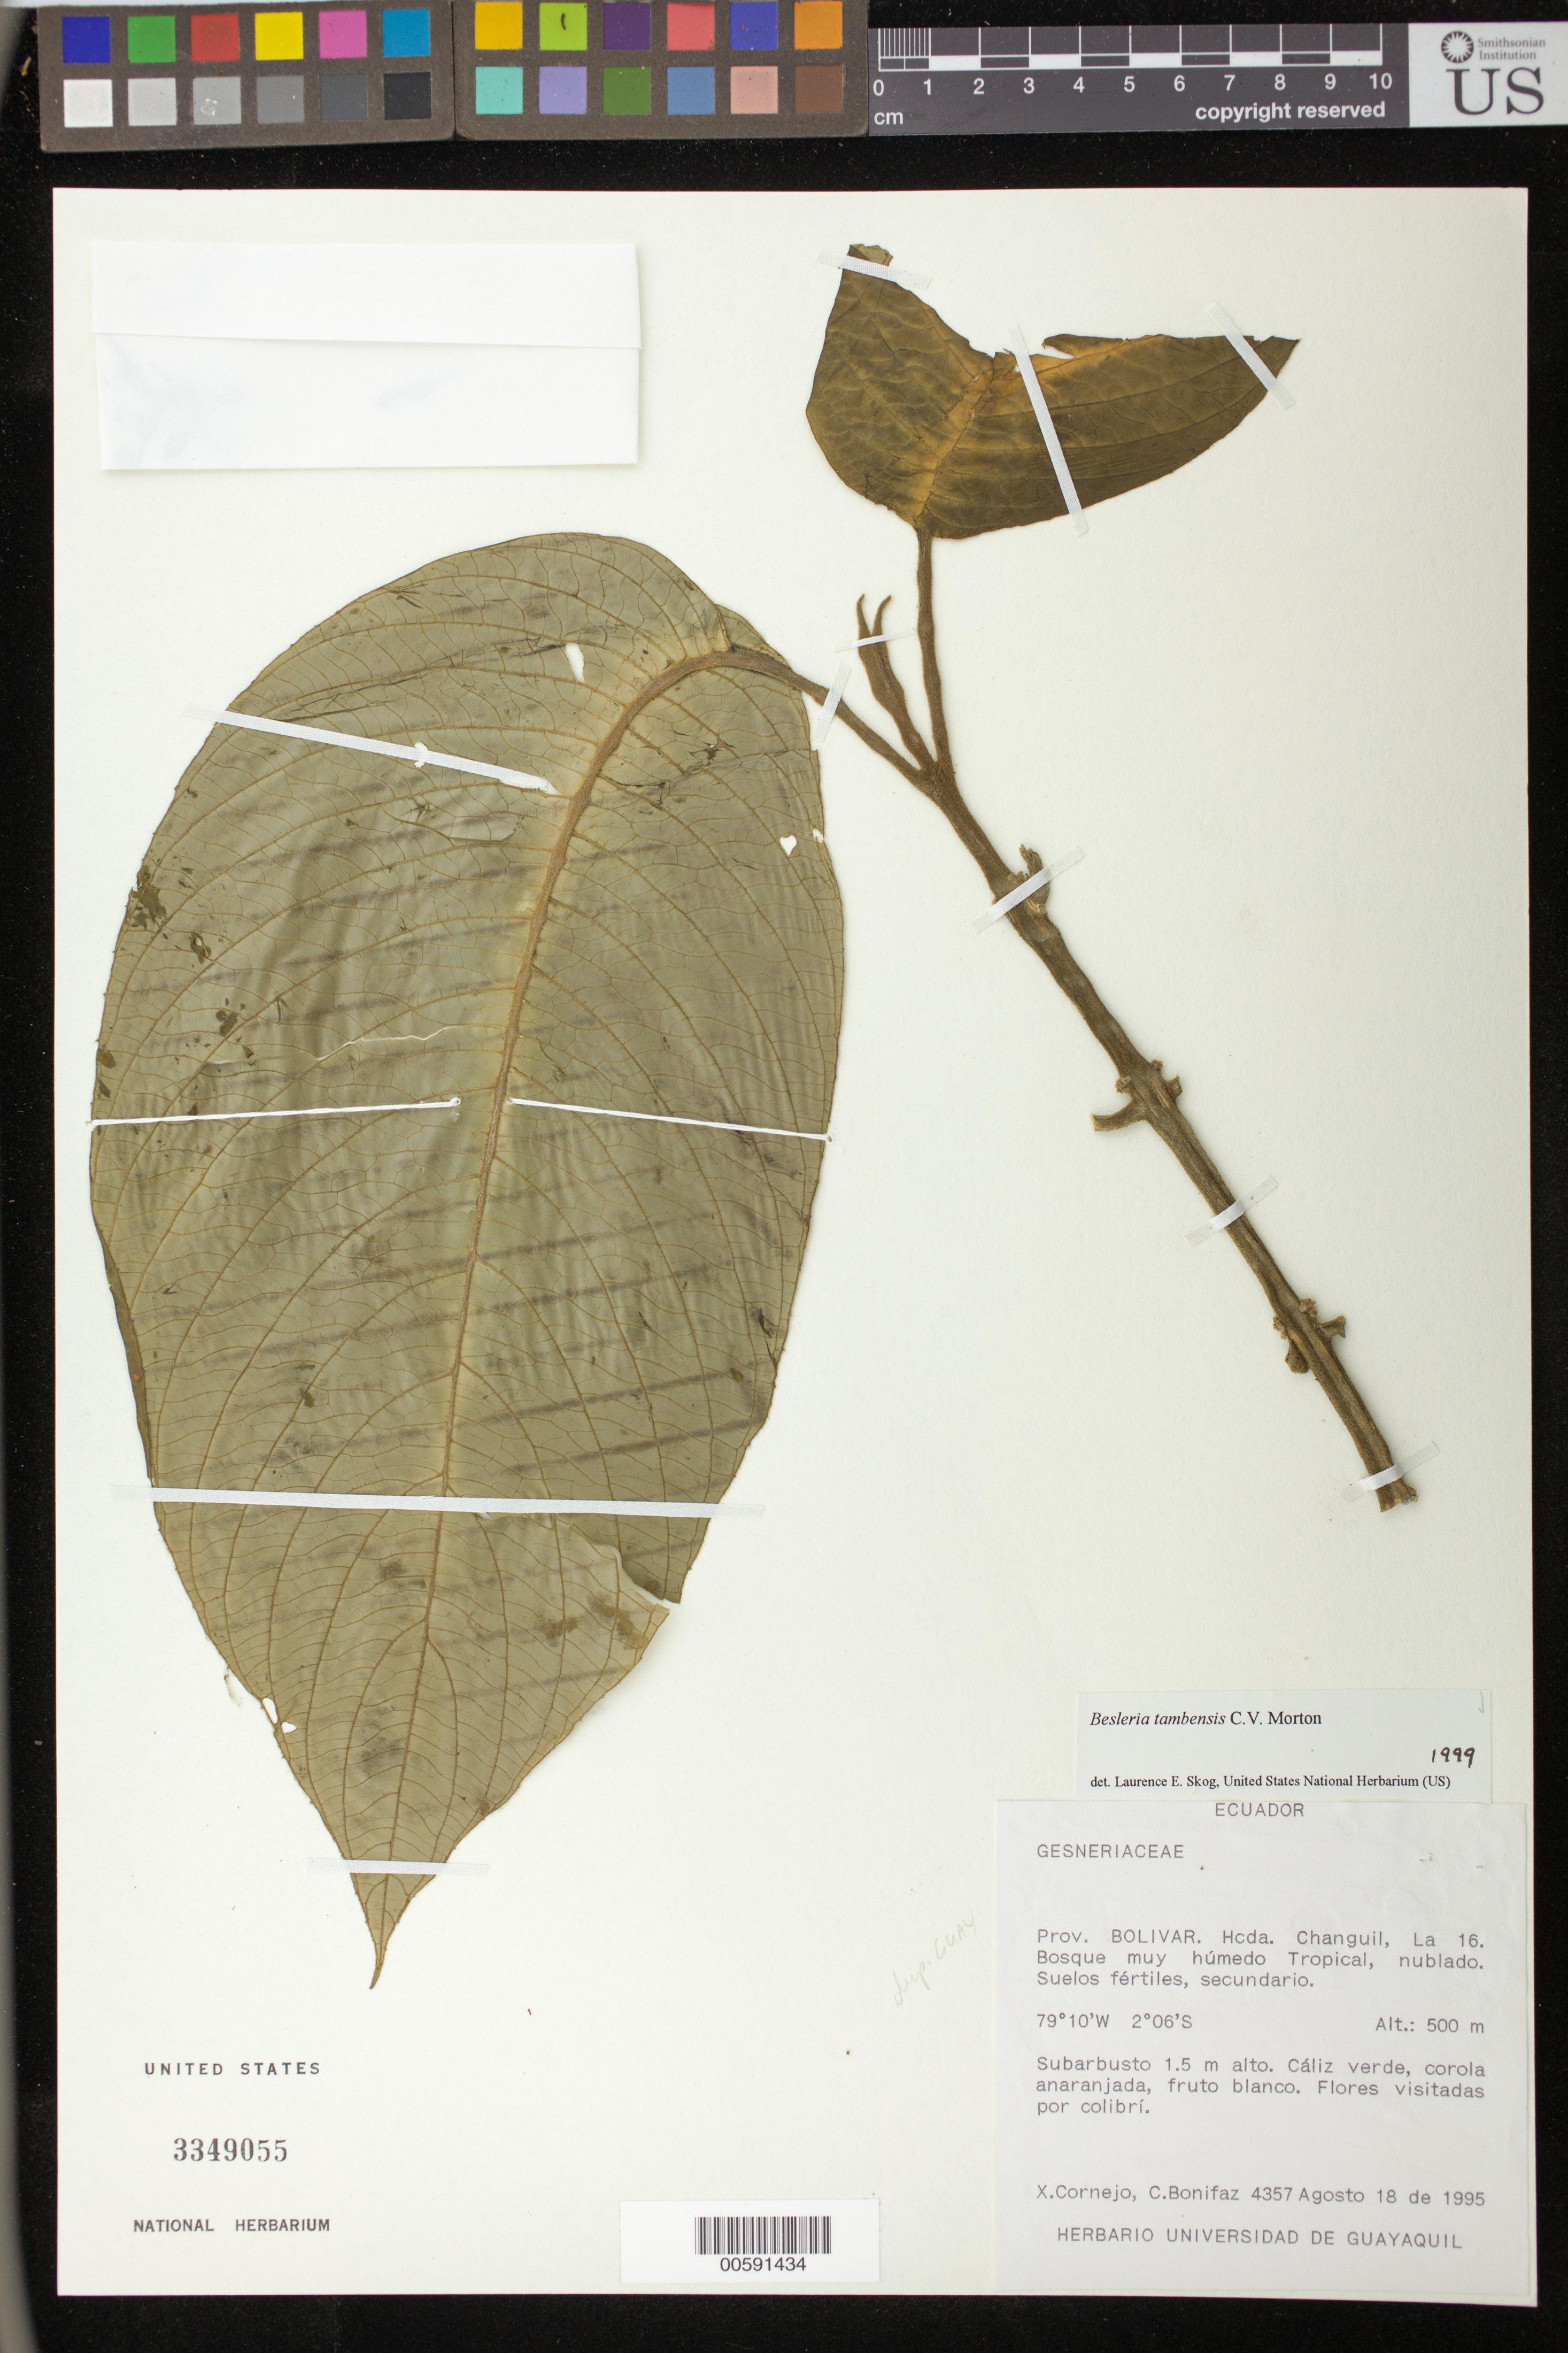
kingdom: Plantae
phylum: Tracheophyta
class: Magnoliopsida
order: Lamiales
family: Gesneriaceae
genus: Besleria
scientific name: Besleria tambensis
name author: C.V. Morton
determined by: Skog, Laurence E.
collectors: X. F. Cornejo & C. Bonifaz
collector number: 4357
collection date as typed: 18 Aug 1995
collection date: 1995-08-18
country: Ecuador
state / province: Bolivar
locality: Hcda. Changuil, La 16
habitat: Bosque muy húmedo tropical, nublado; suelos fértiles, secundario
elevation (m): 500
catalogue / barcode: US 3349055